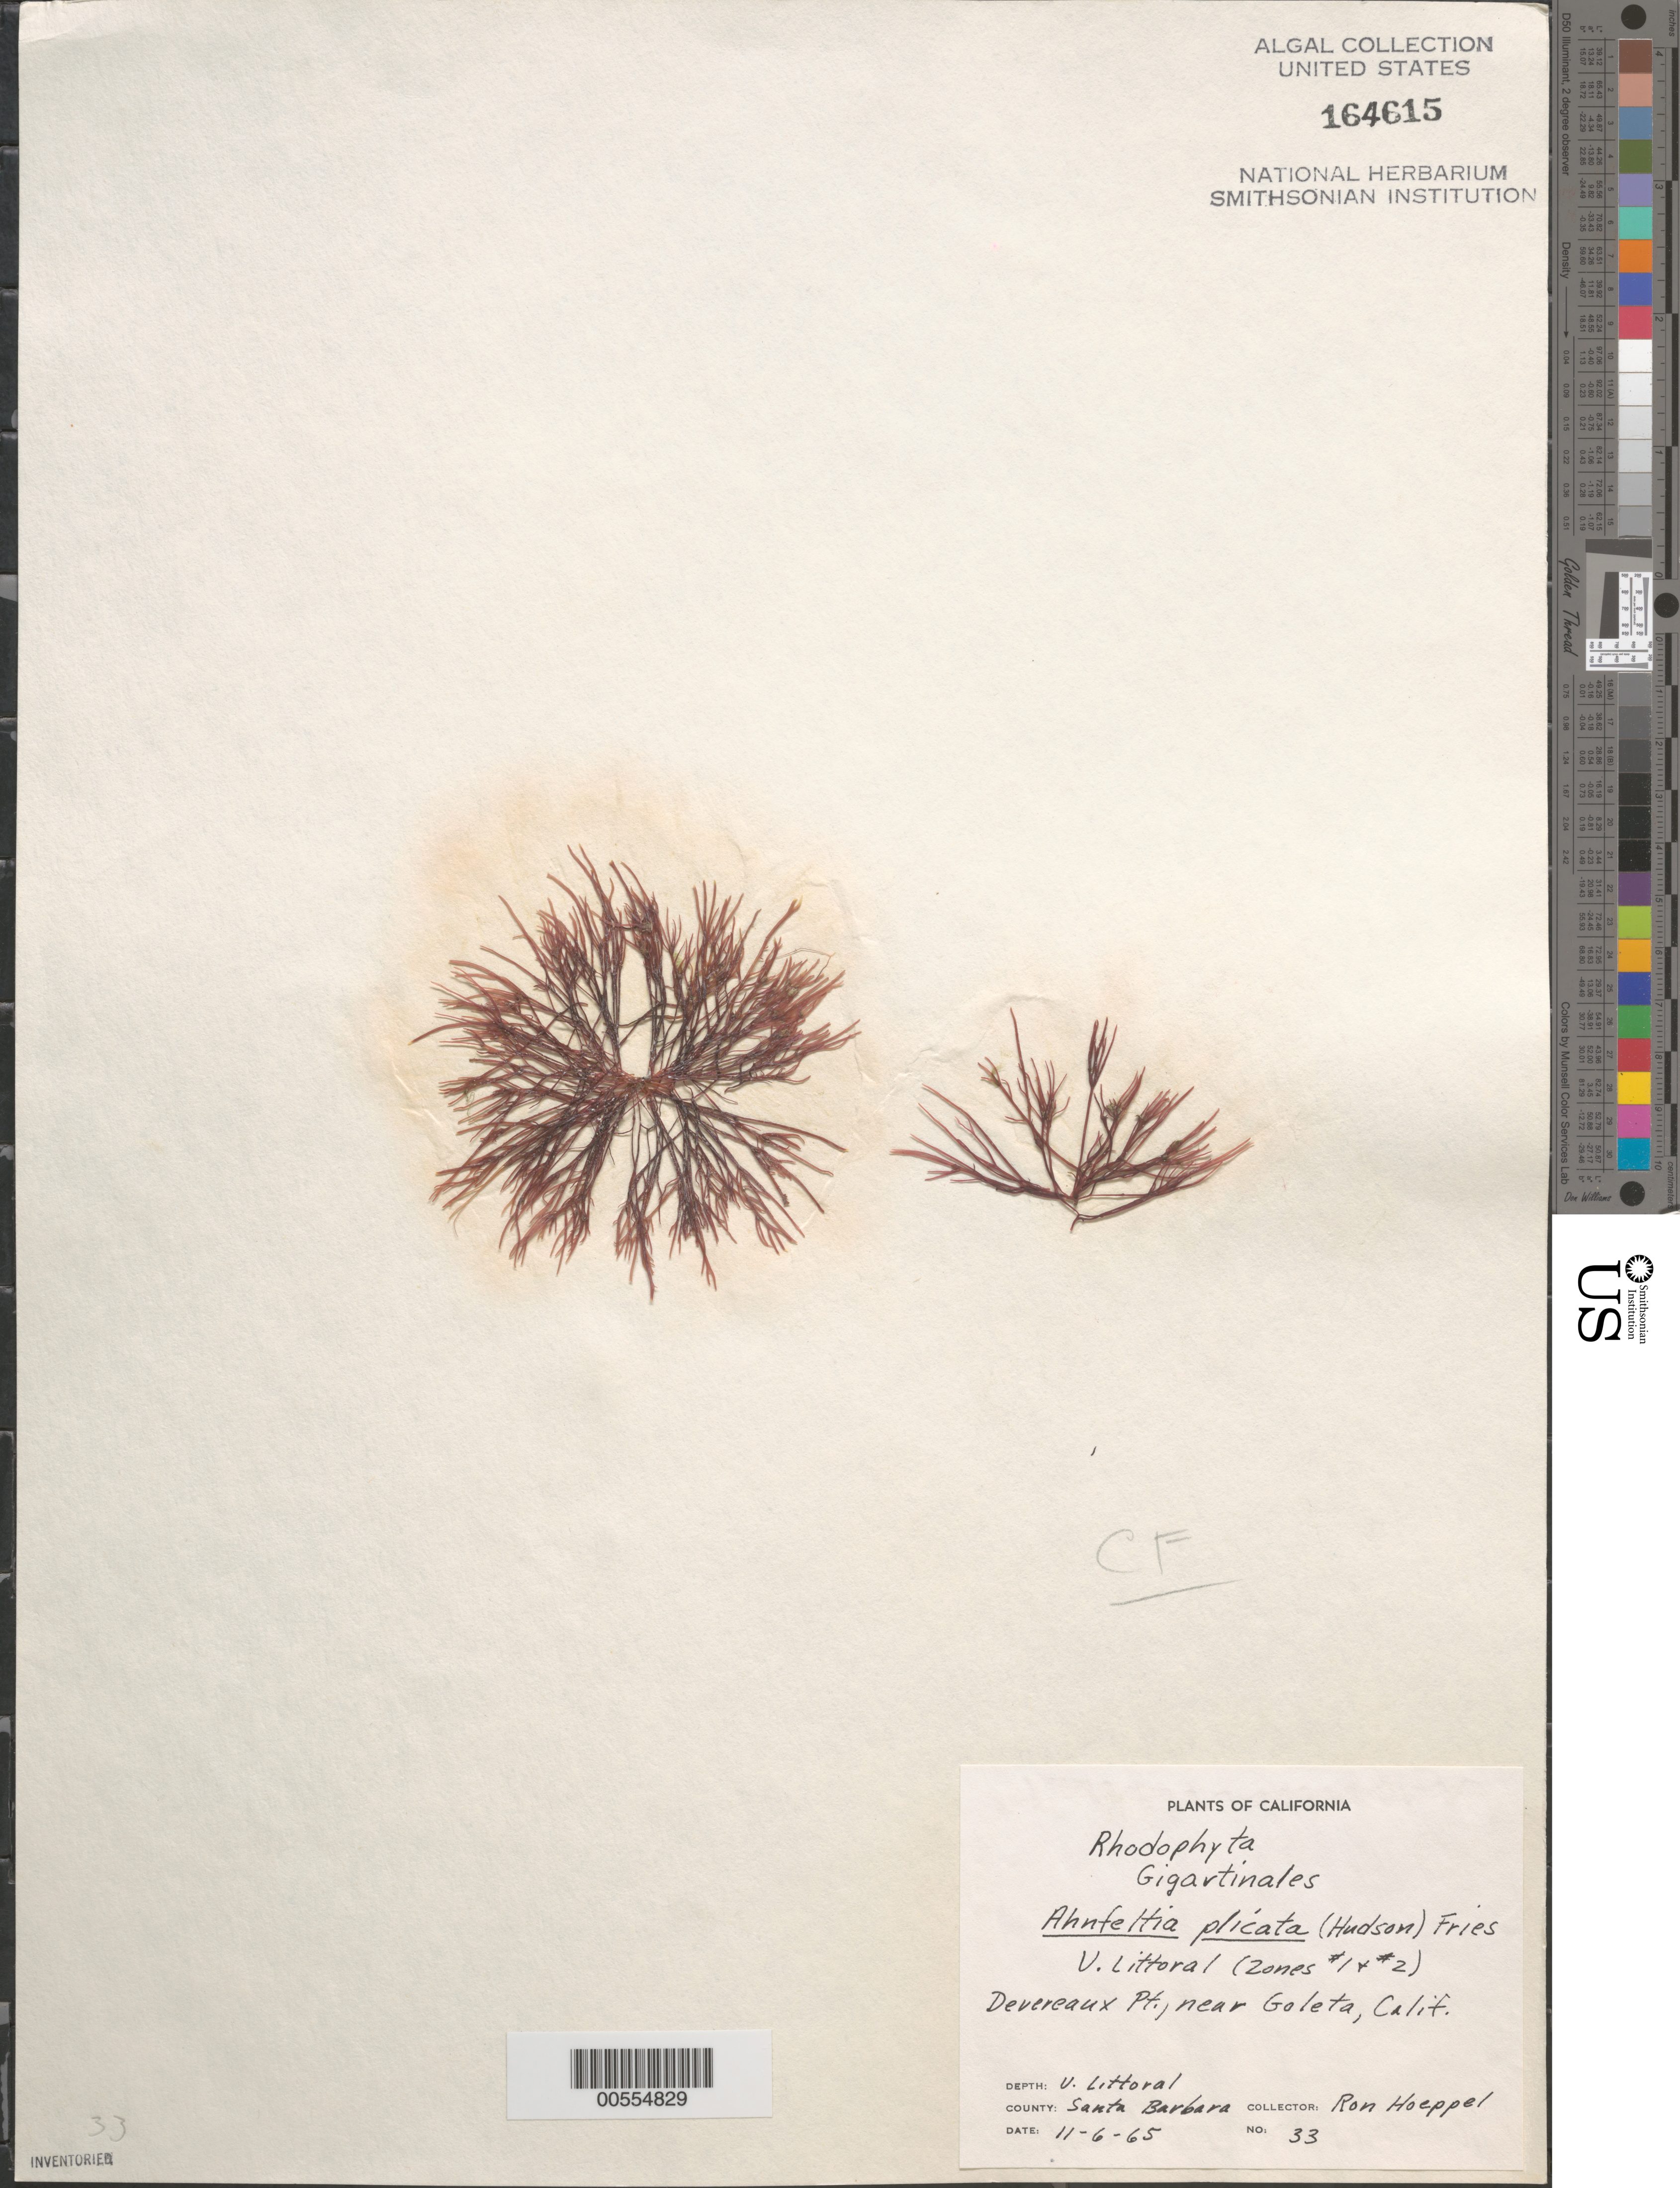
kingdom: Plantae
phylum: Rhodophyta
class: Florideophyceae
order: Ahnfeltiales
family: Ahnfeltiaceae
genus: Ahnfeltia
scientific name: Ahnfeltia plicata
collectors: R. Hoeppel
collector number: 33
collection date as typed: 06 Nov 1965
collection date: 1965-11-06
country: United States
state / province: California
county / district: Santa Barbara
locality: Goleta, Deveraux Point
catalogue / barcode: US 164615